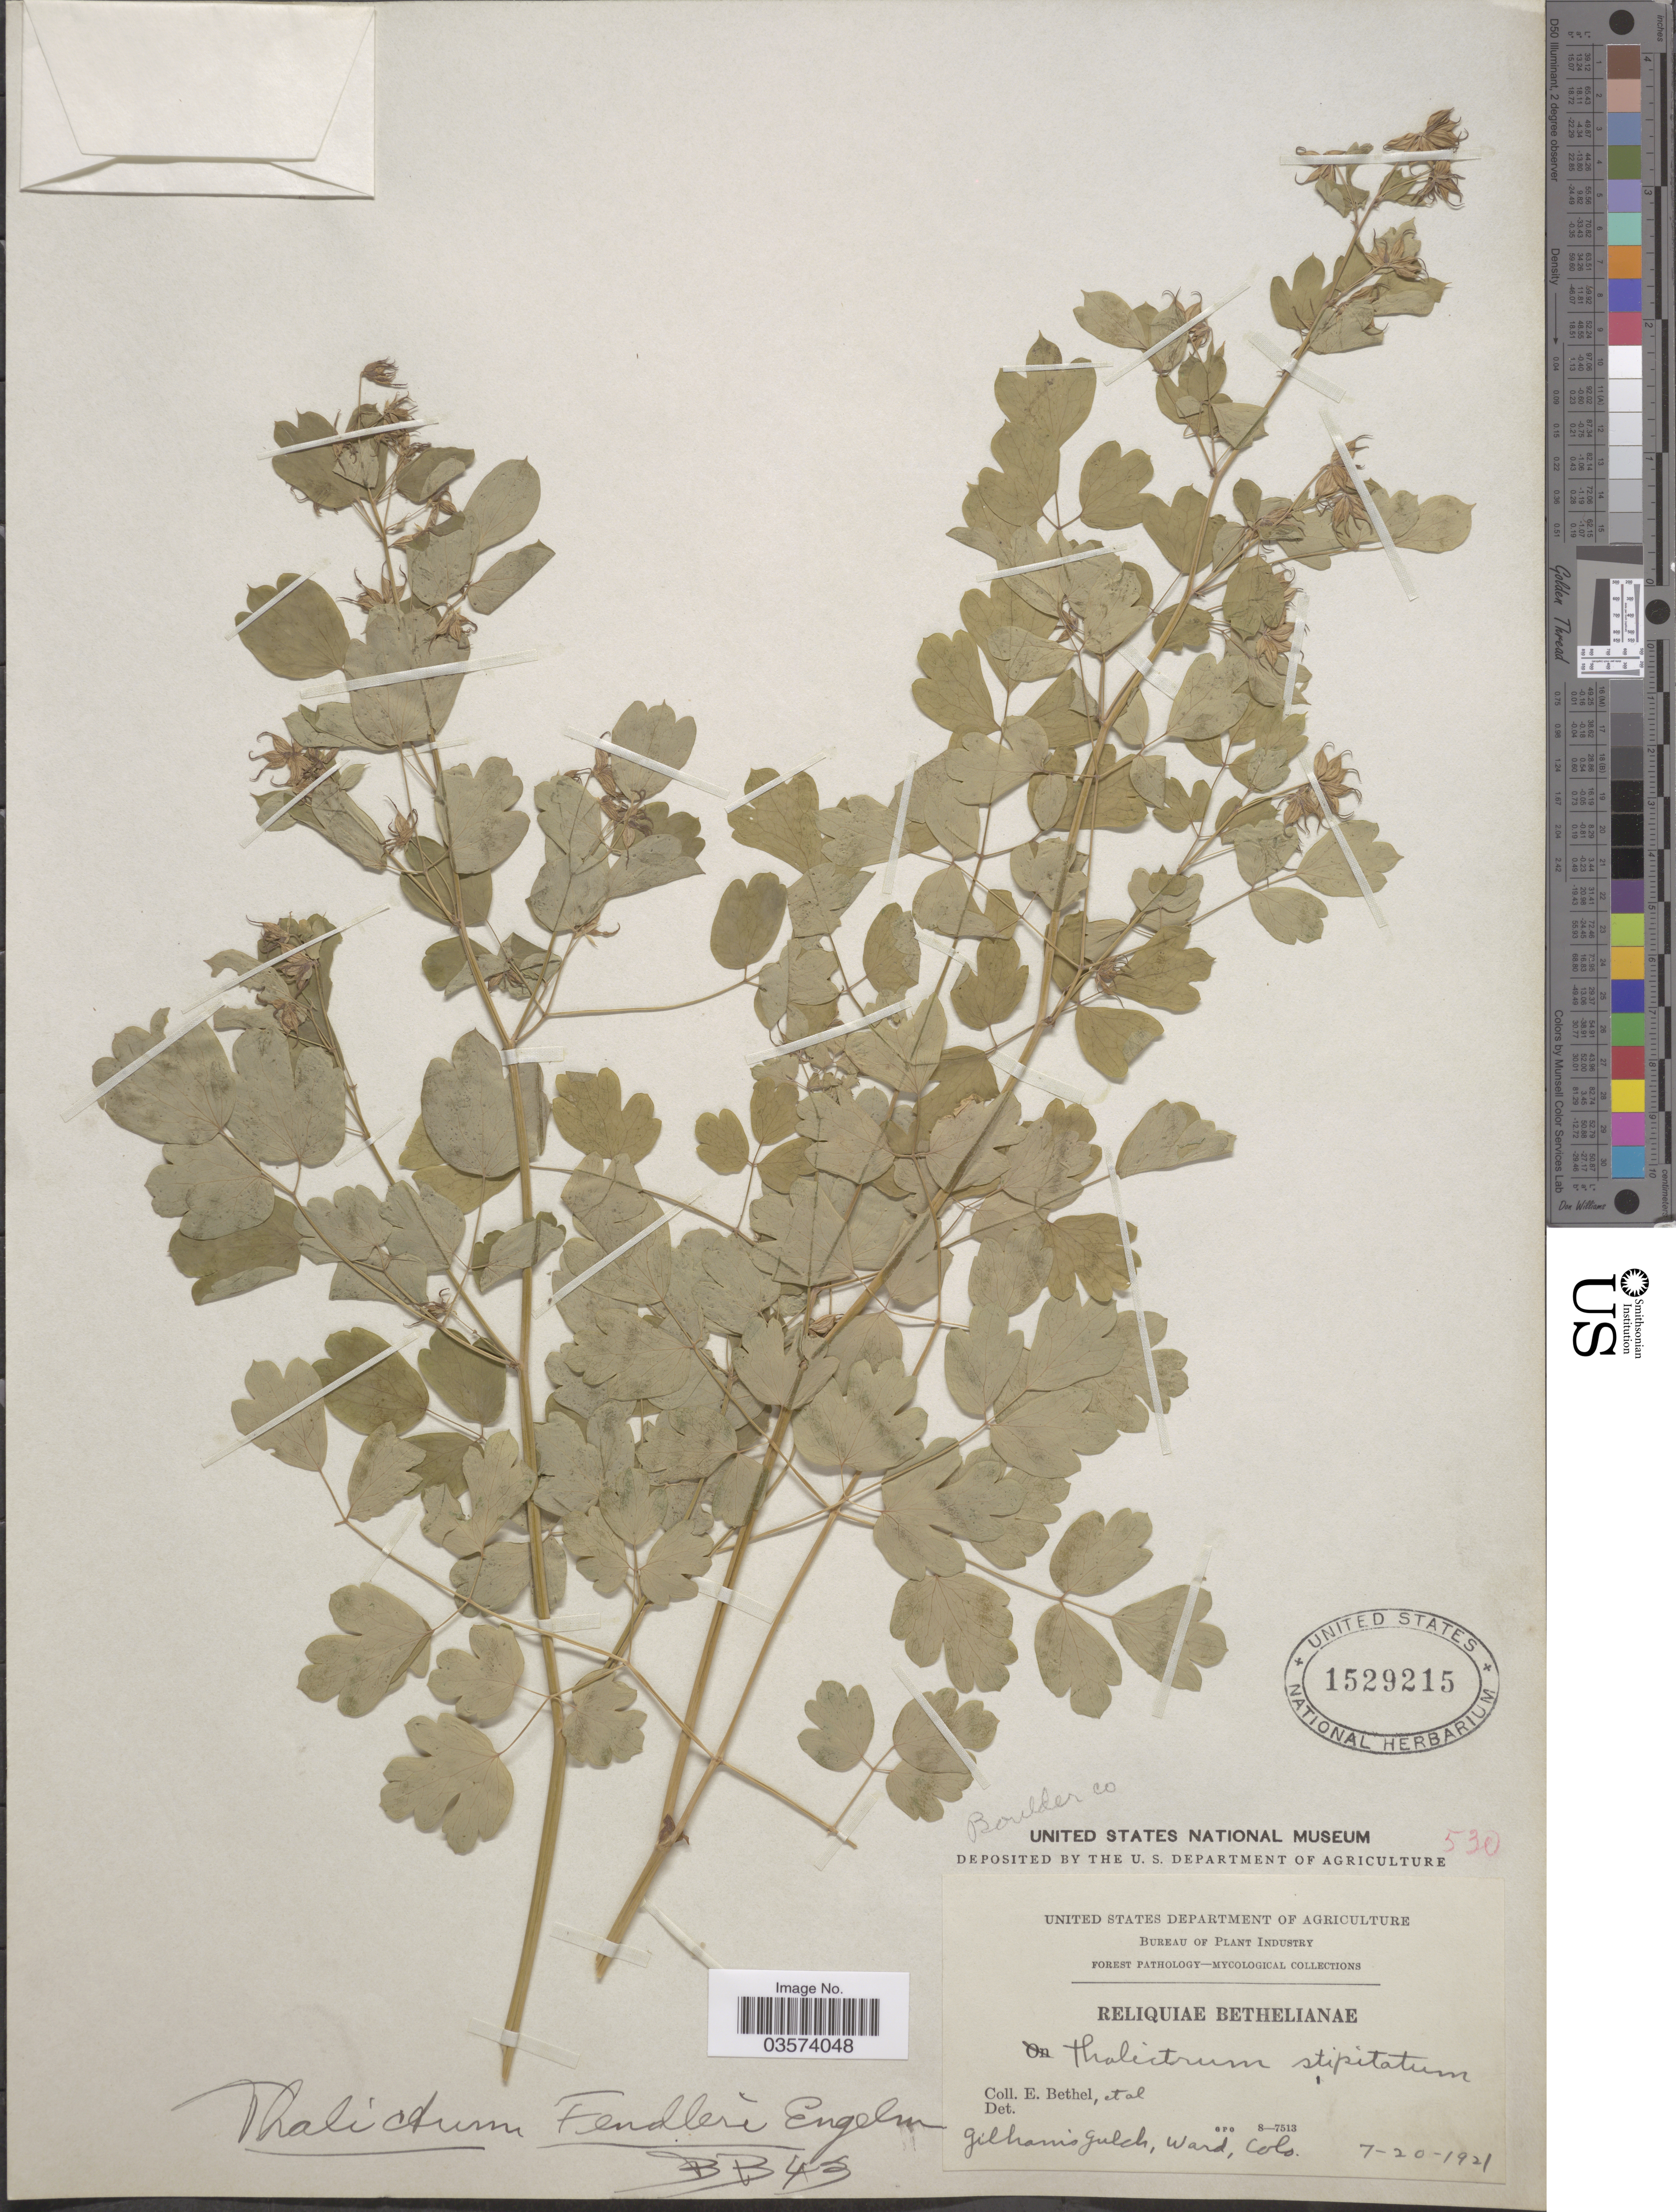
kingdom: Plantae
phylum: Tracheophyta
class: Magnoliopsida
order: Ranunculales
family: Ranunculaceae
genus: Thalictrum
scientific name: Thalictrum fendleri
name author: Engelm. ex A. Gray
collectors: E. Bethel & et al.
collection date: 1921-07-20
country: United States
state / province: Colorado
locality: Boulder Co. Gilham's Gulch, Ward.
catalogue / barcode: US 1529215